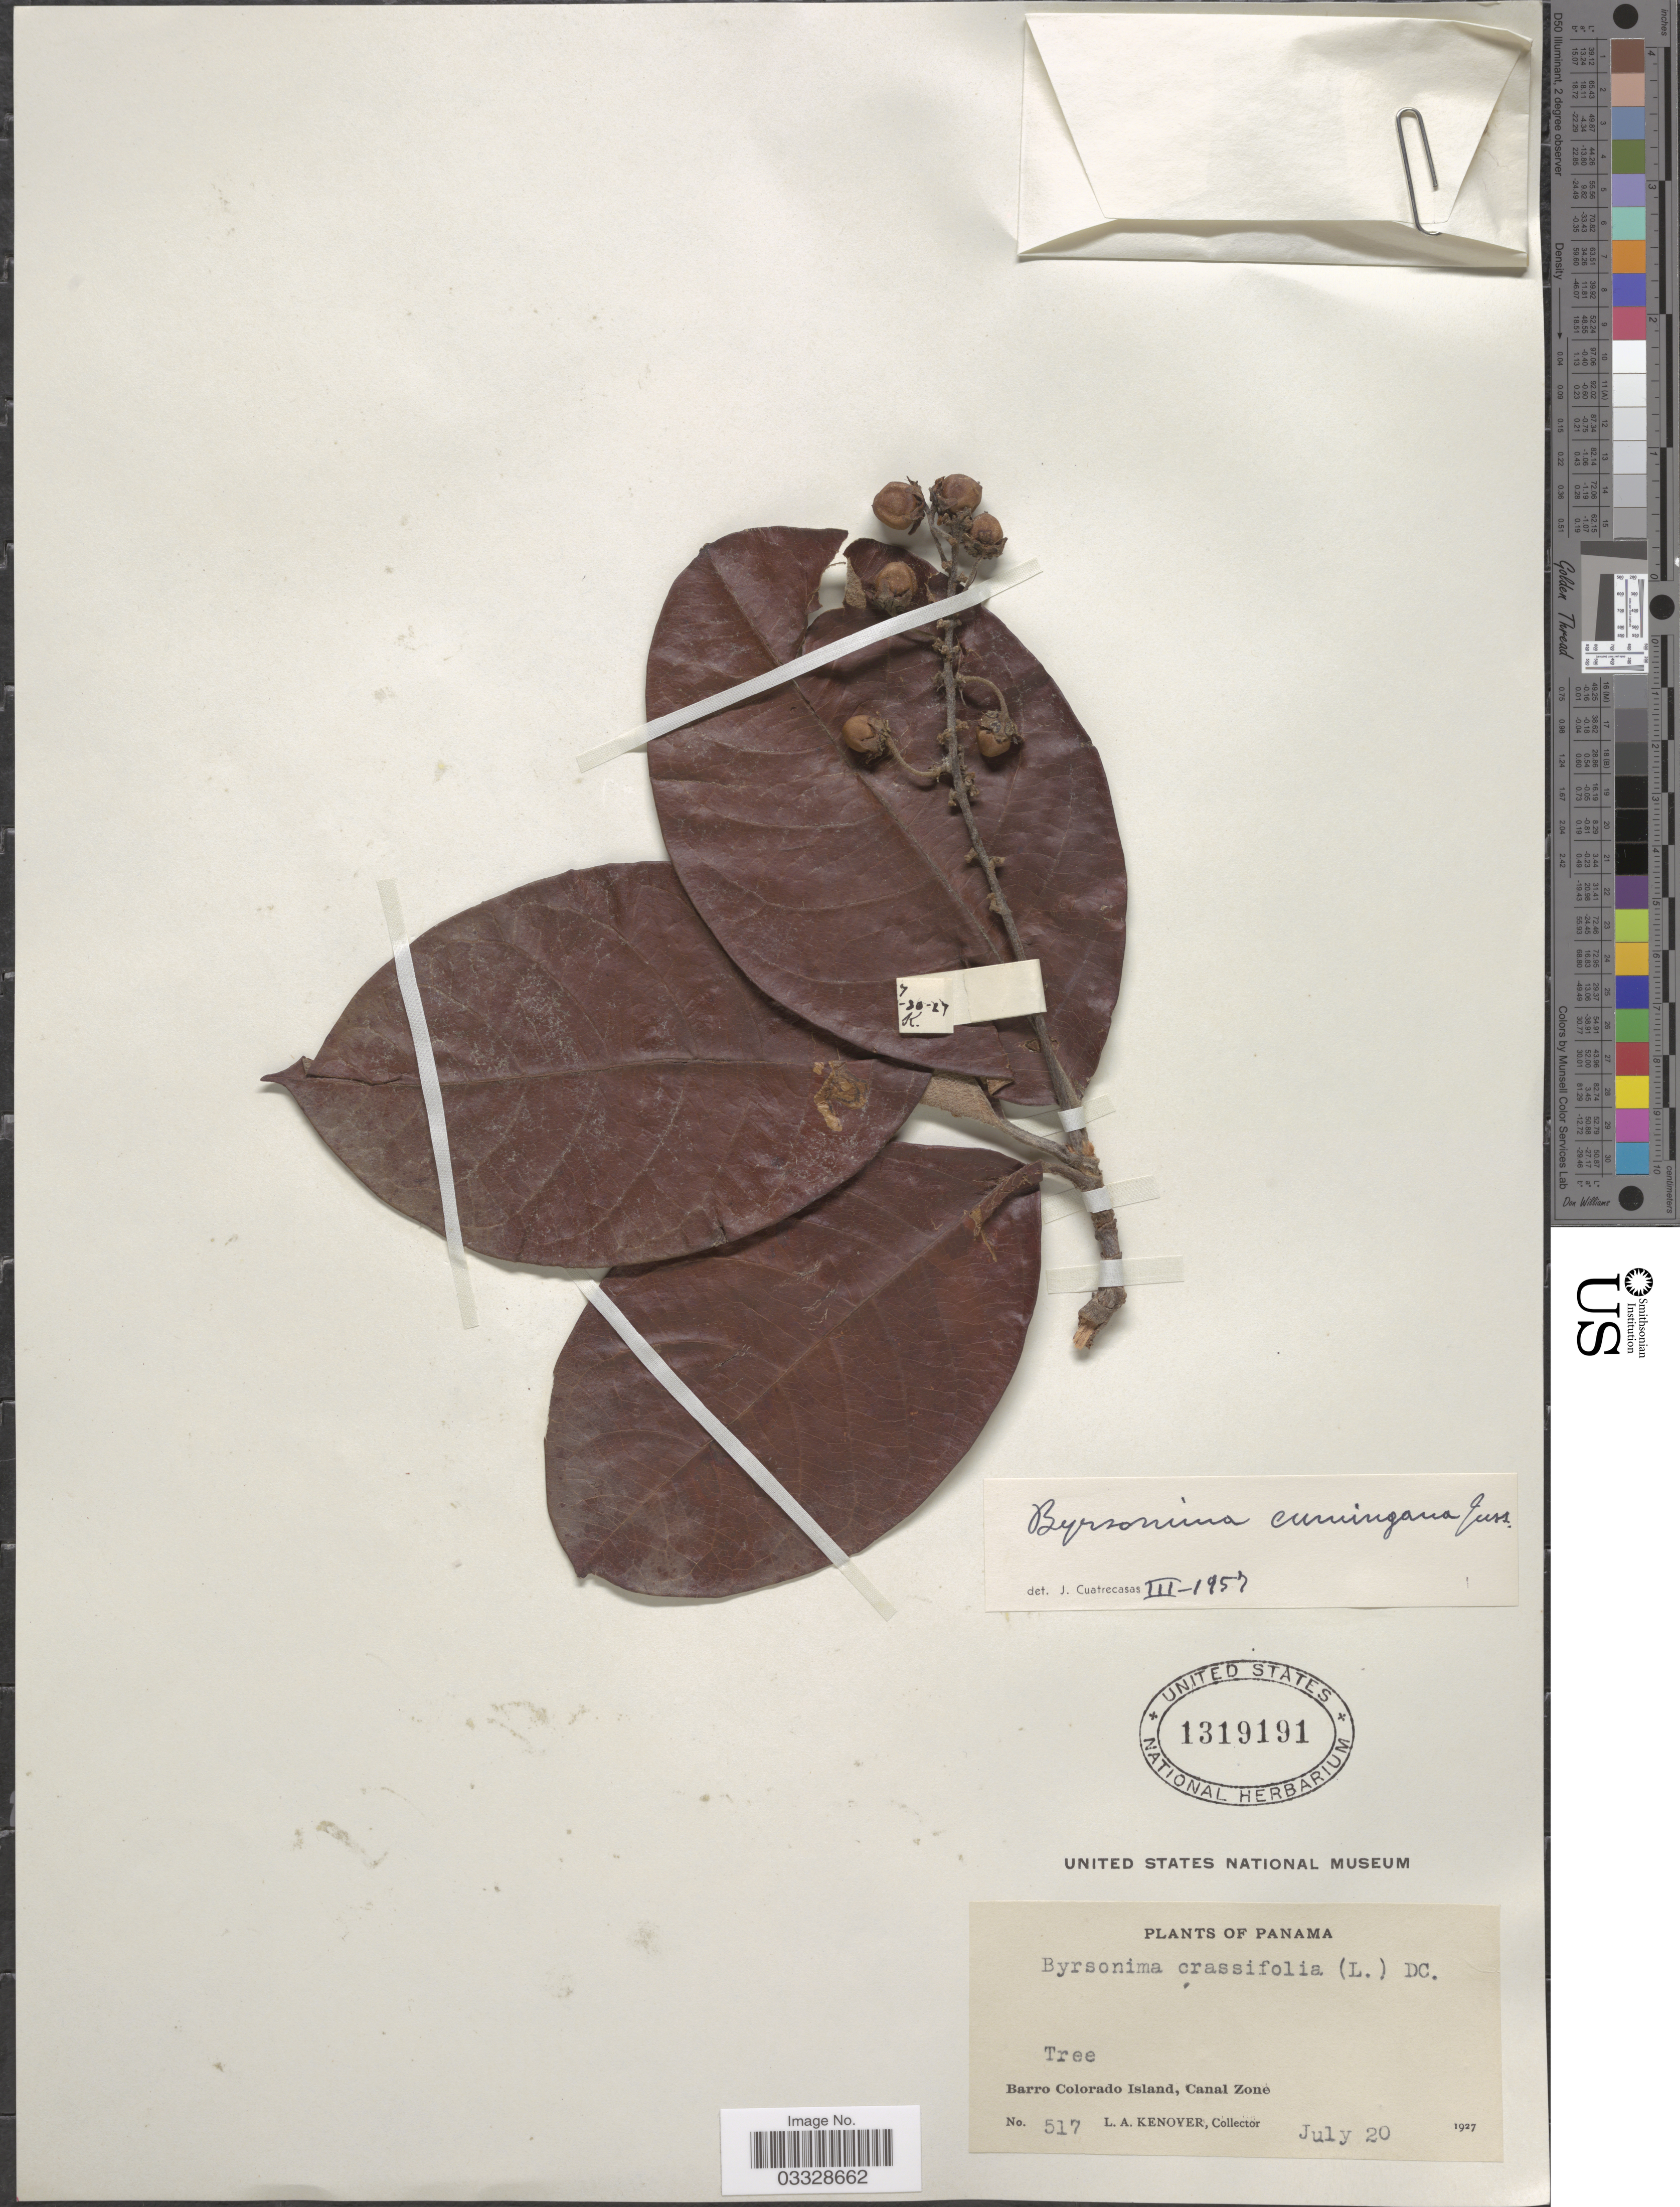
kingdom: Plantae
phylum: Tracheophyta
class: Magnoliopsida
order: Malpighiales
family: Malpighiaceae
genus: Byrsonima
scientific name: Byrsonima crassifolia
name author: (L.) Kunth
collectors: L. A. Kenoyer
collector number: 517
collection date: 1927-07-20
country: Panama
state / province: Panamá Oeste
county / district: Canal Zone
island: Barro Colorado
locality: Barro Colorado Island, Canal Zone.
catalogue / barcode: US 1319191